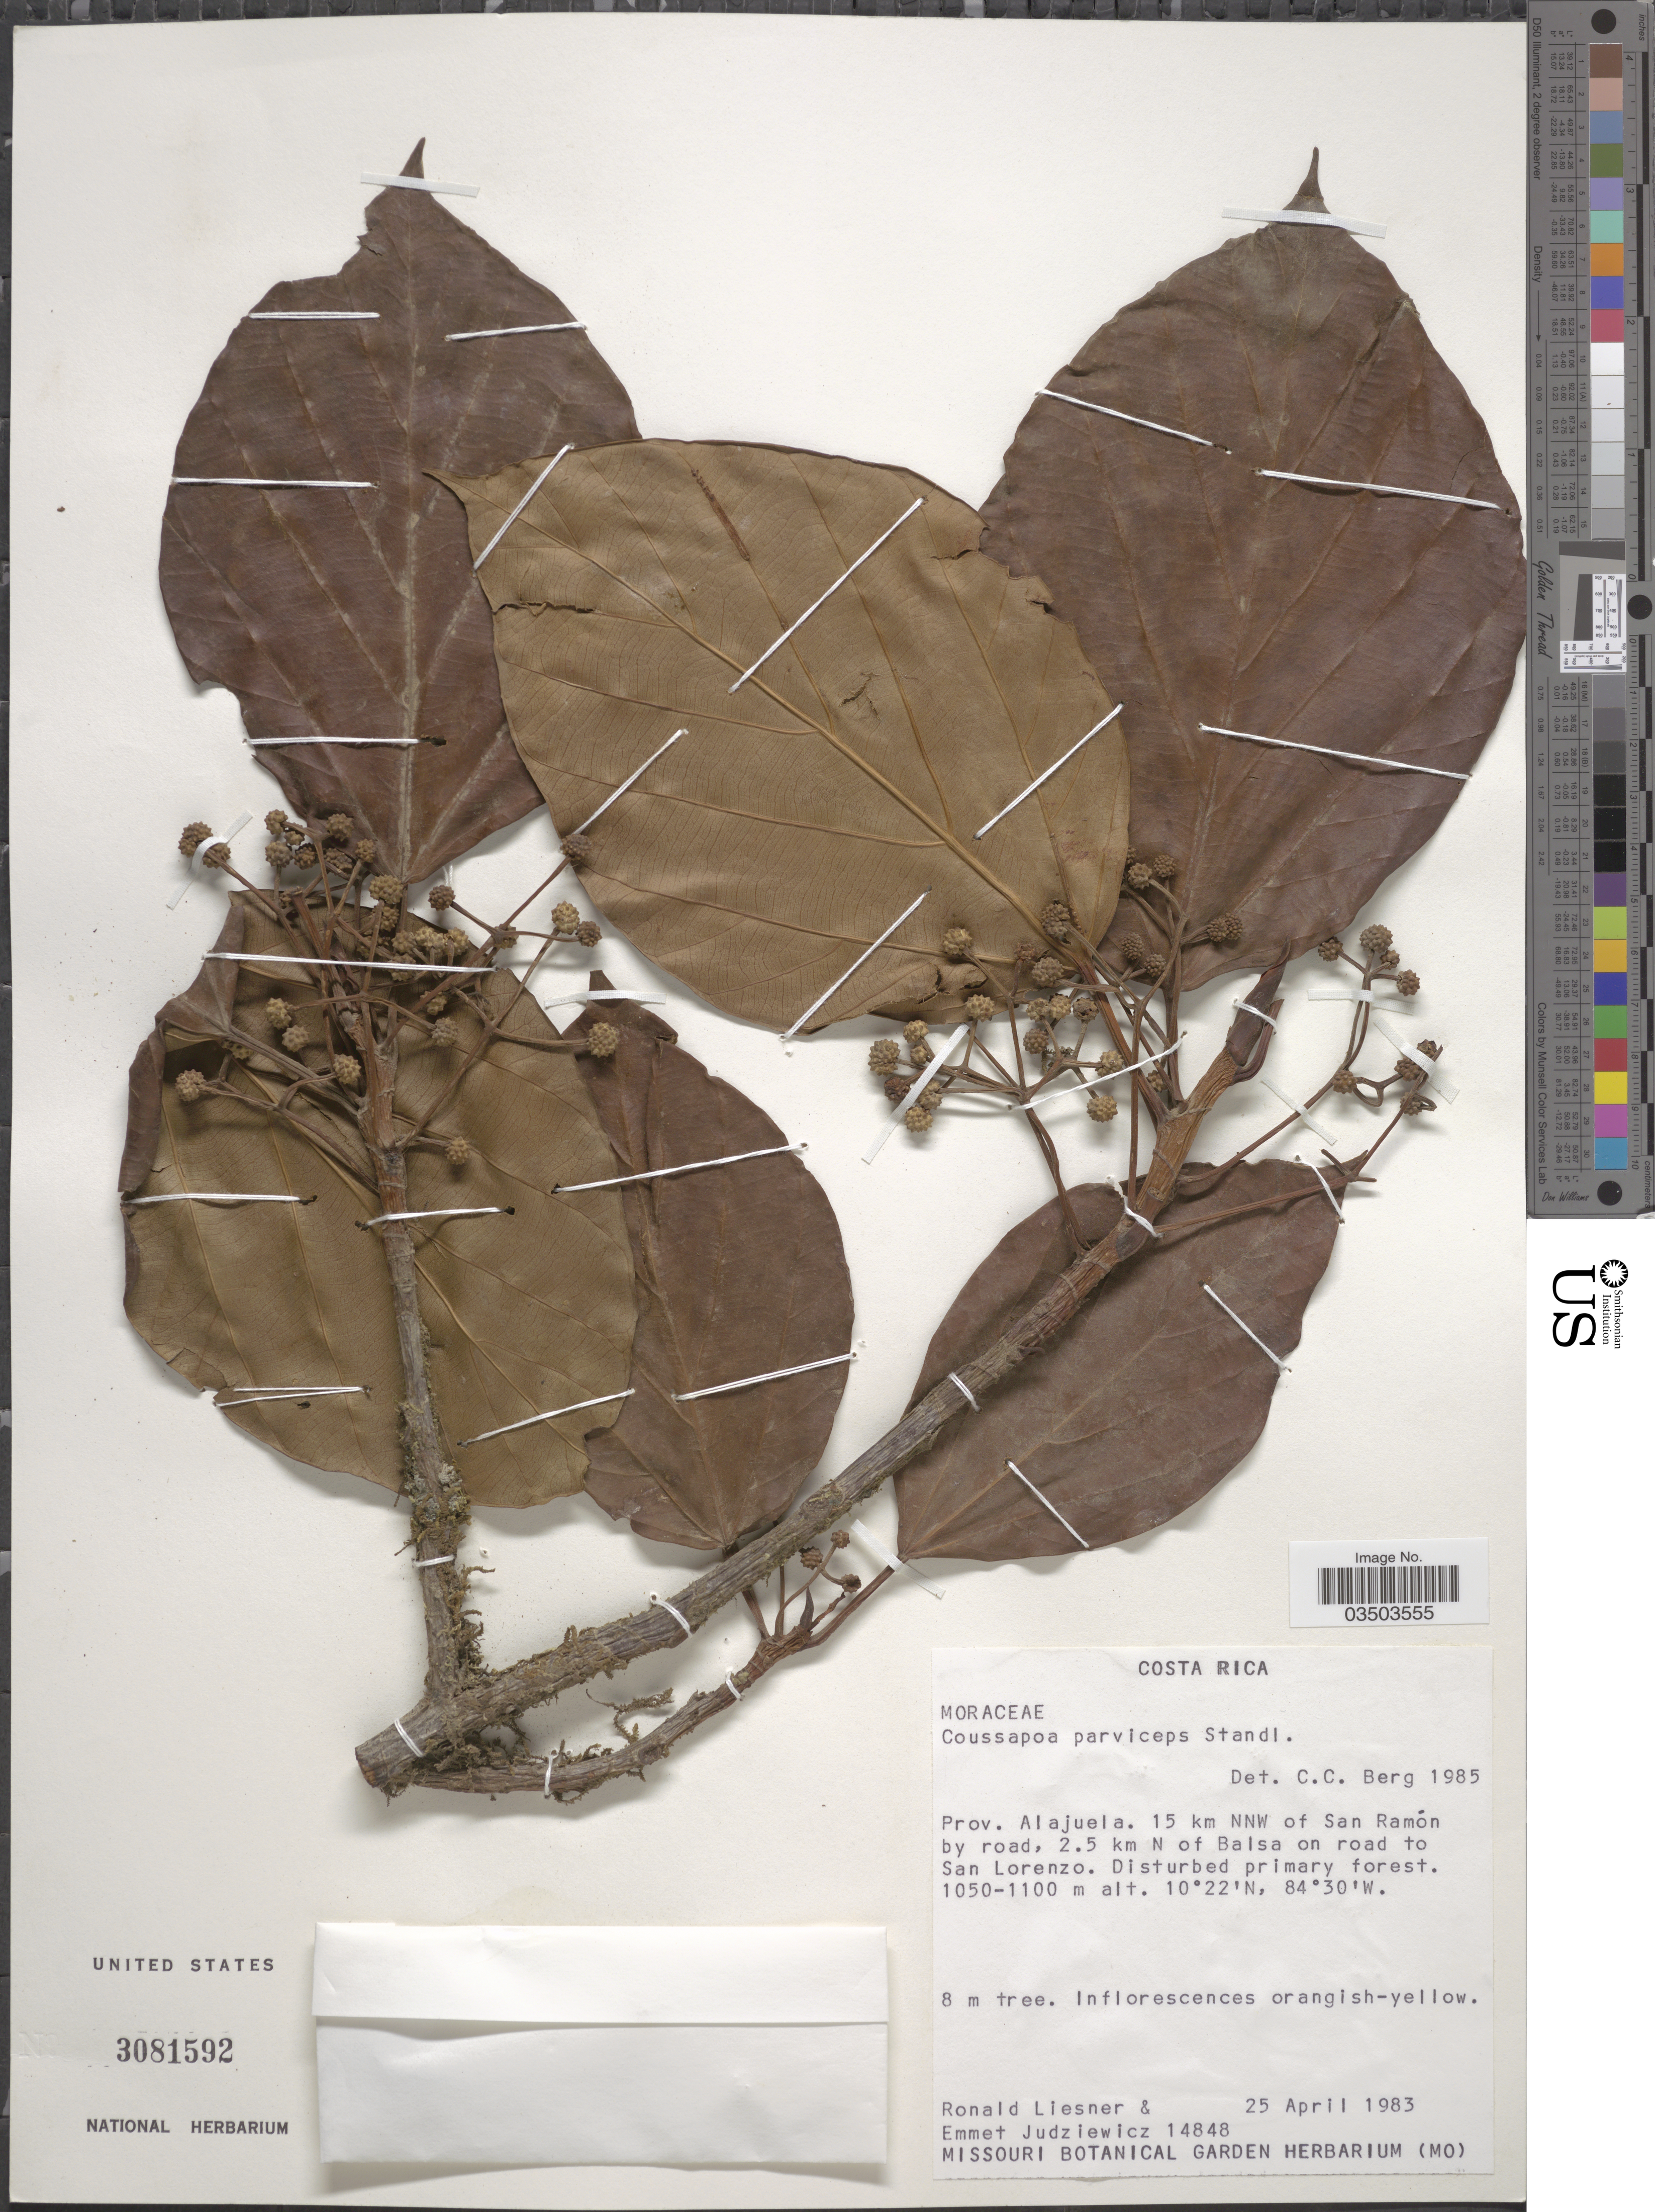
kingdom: Plantae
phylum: Tracheophyta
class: Magnoliopsida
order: Rosales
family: Urticaceae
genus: Coussapoa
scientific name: Coussapoa parviceps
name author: Standl.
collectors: R. L. Liesner & E. Judziewicz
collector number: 14848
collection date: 1983-04-25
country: Costa Rica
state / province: Alajuela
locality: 15 km NNW of San Ramón by road, 2.5 km N of Balsa on road to San Lorenzo.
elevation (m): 1050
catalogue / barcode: US 3081592